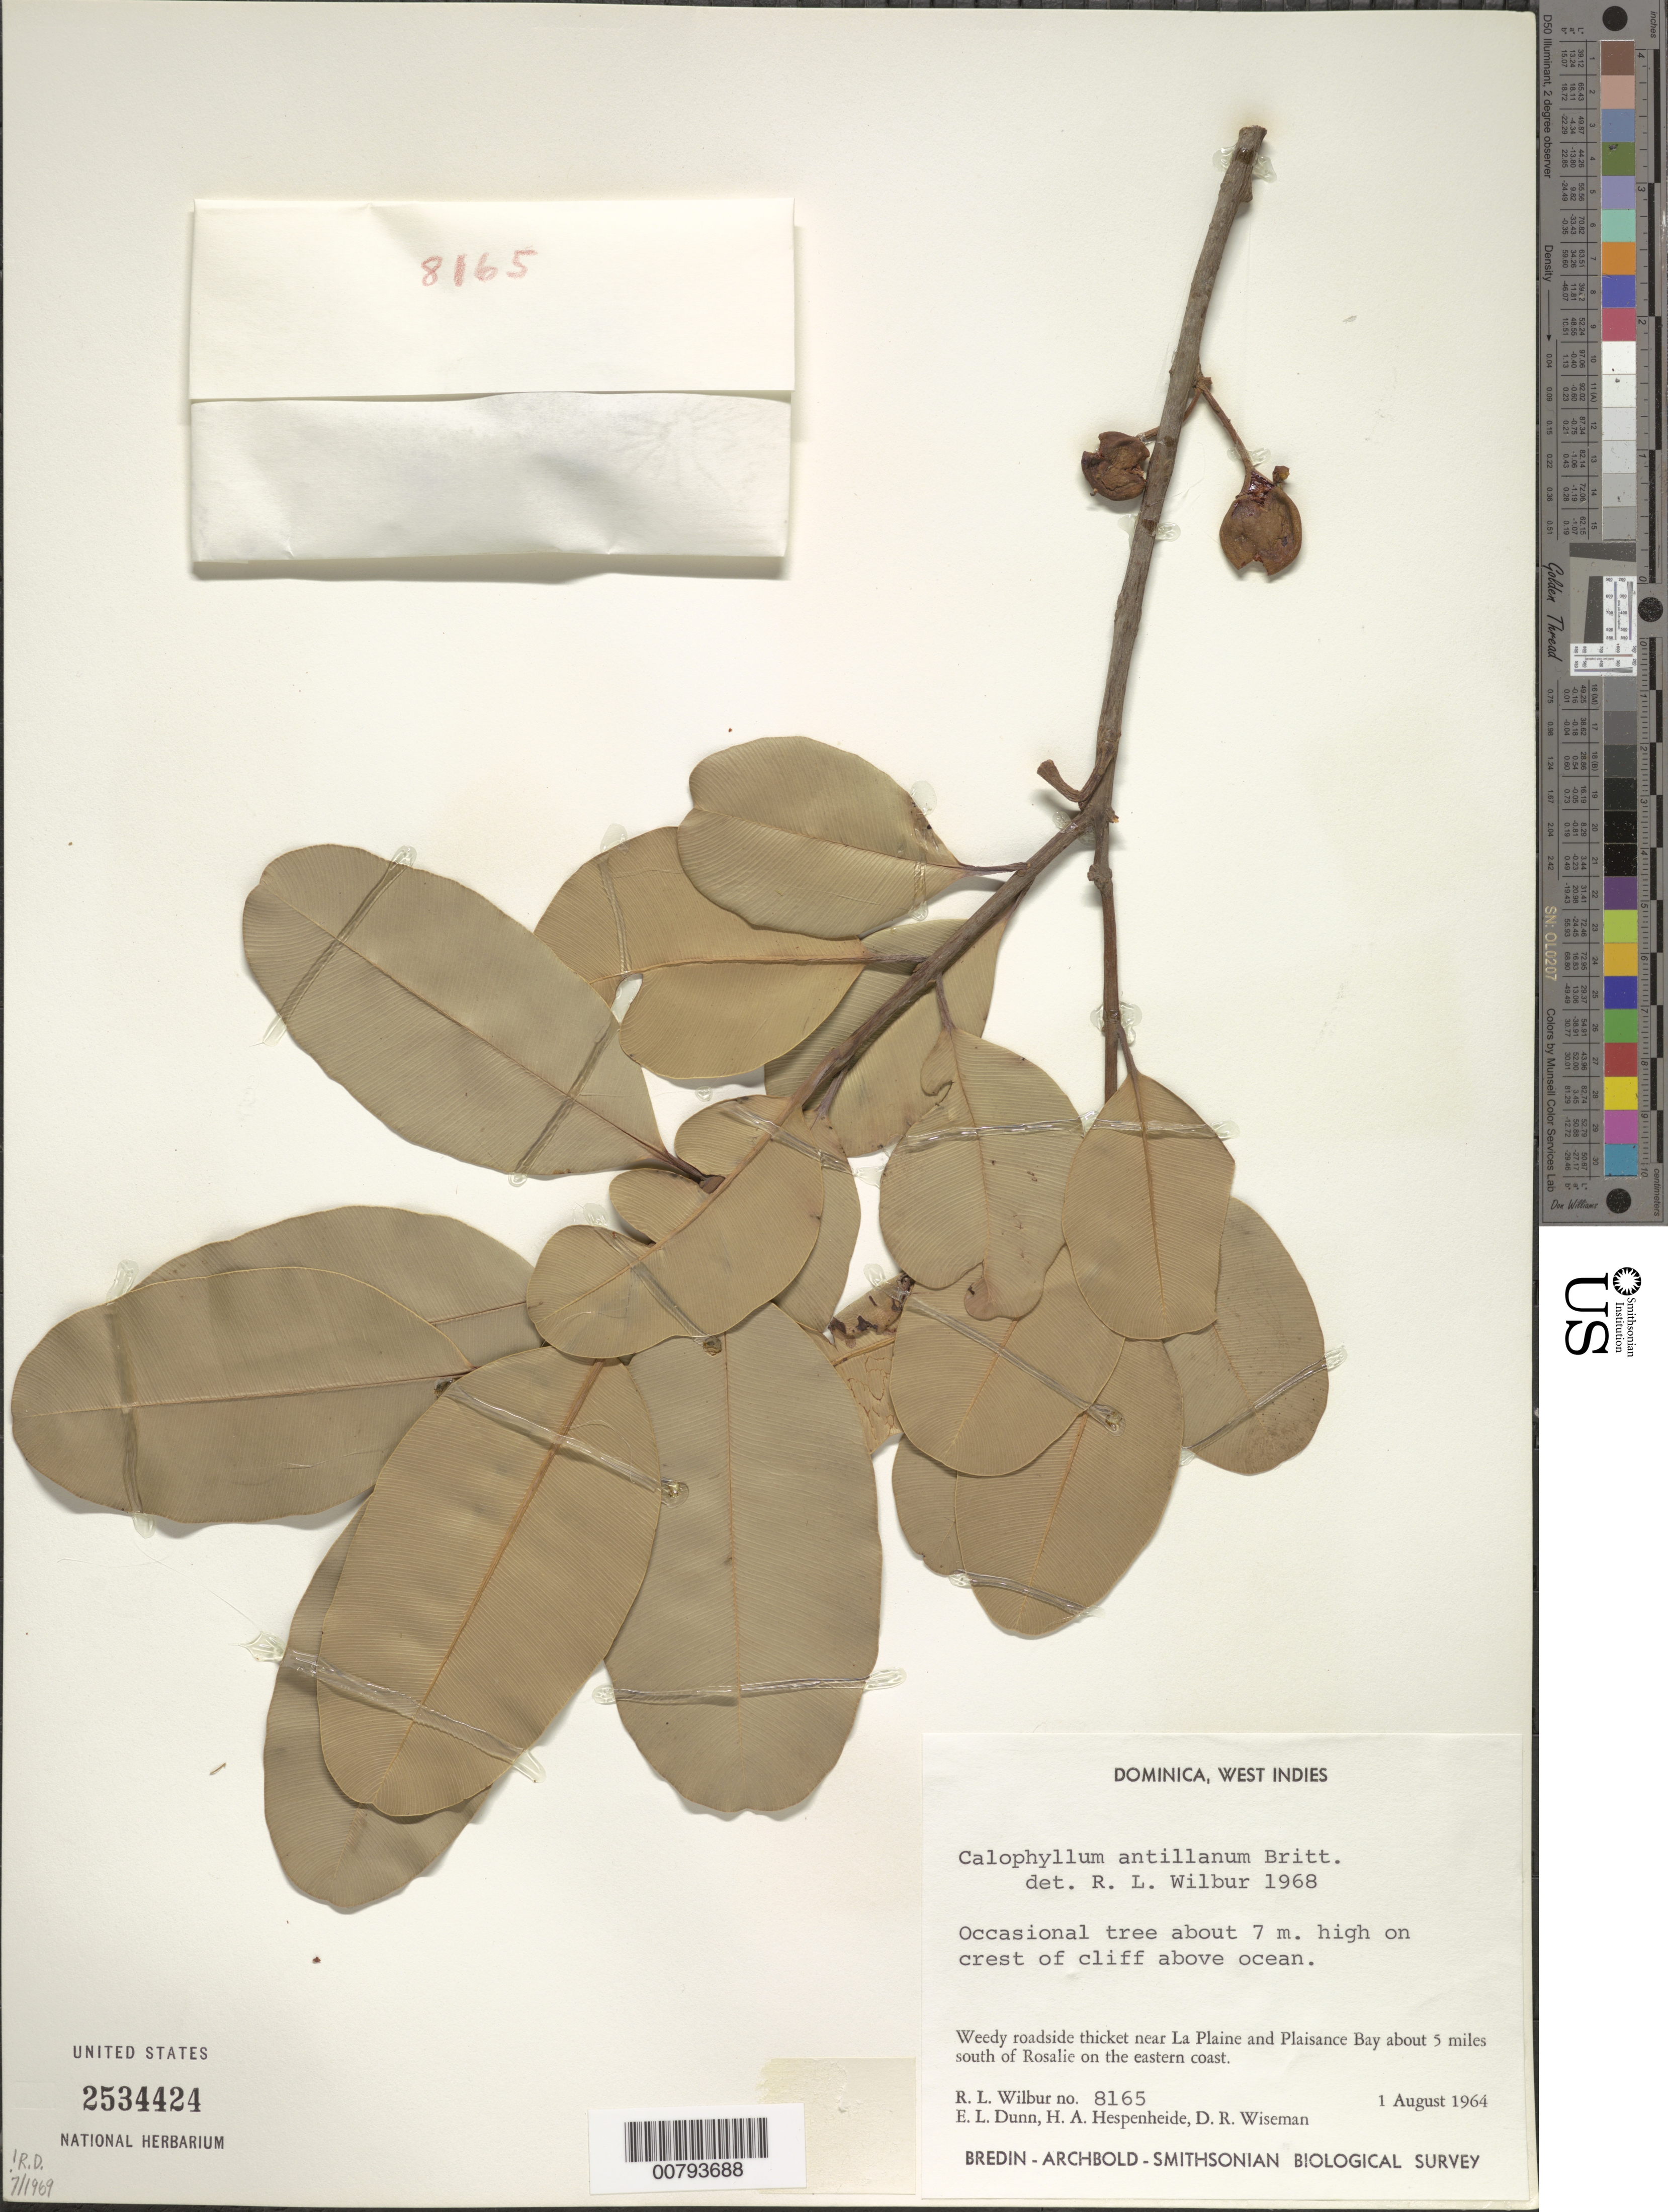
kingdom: Plantae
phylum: Tracheophyta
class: Magnoliopsida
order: Malpighiales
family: Calophyllaceae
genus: Calophyllum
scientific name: Calophyllum calaba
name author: L.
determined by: Wilbur, R. L.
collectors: R. L. Wilbur, E. Dunn, H. A. Hespenheide & D. R. Wiseman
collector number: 8165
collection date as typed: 01 Aug 1964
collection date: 1964-08-01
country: Dominica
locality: Near La Plaine and Plaisance Bay about 5 miles south of Rosalie on the eastern coast.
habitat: Weedy roadside thicket, on crest of cliff above ocean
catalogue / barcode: US 2534424